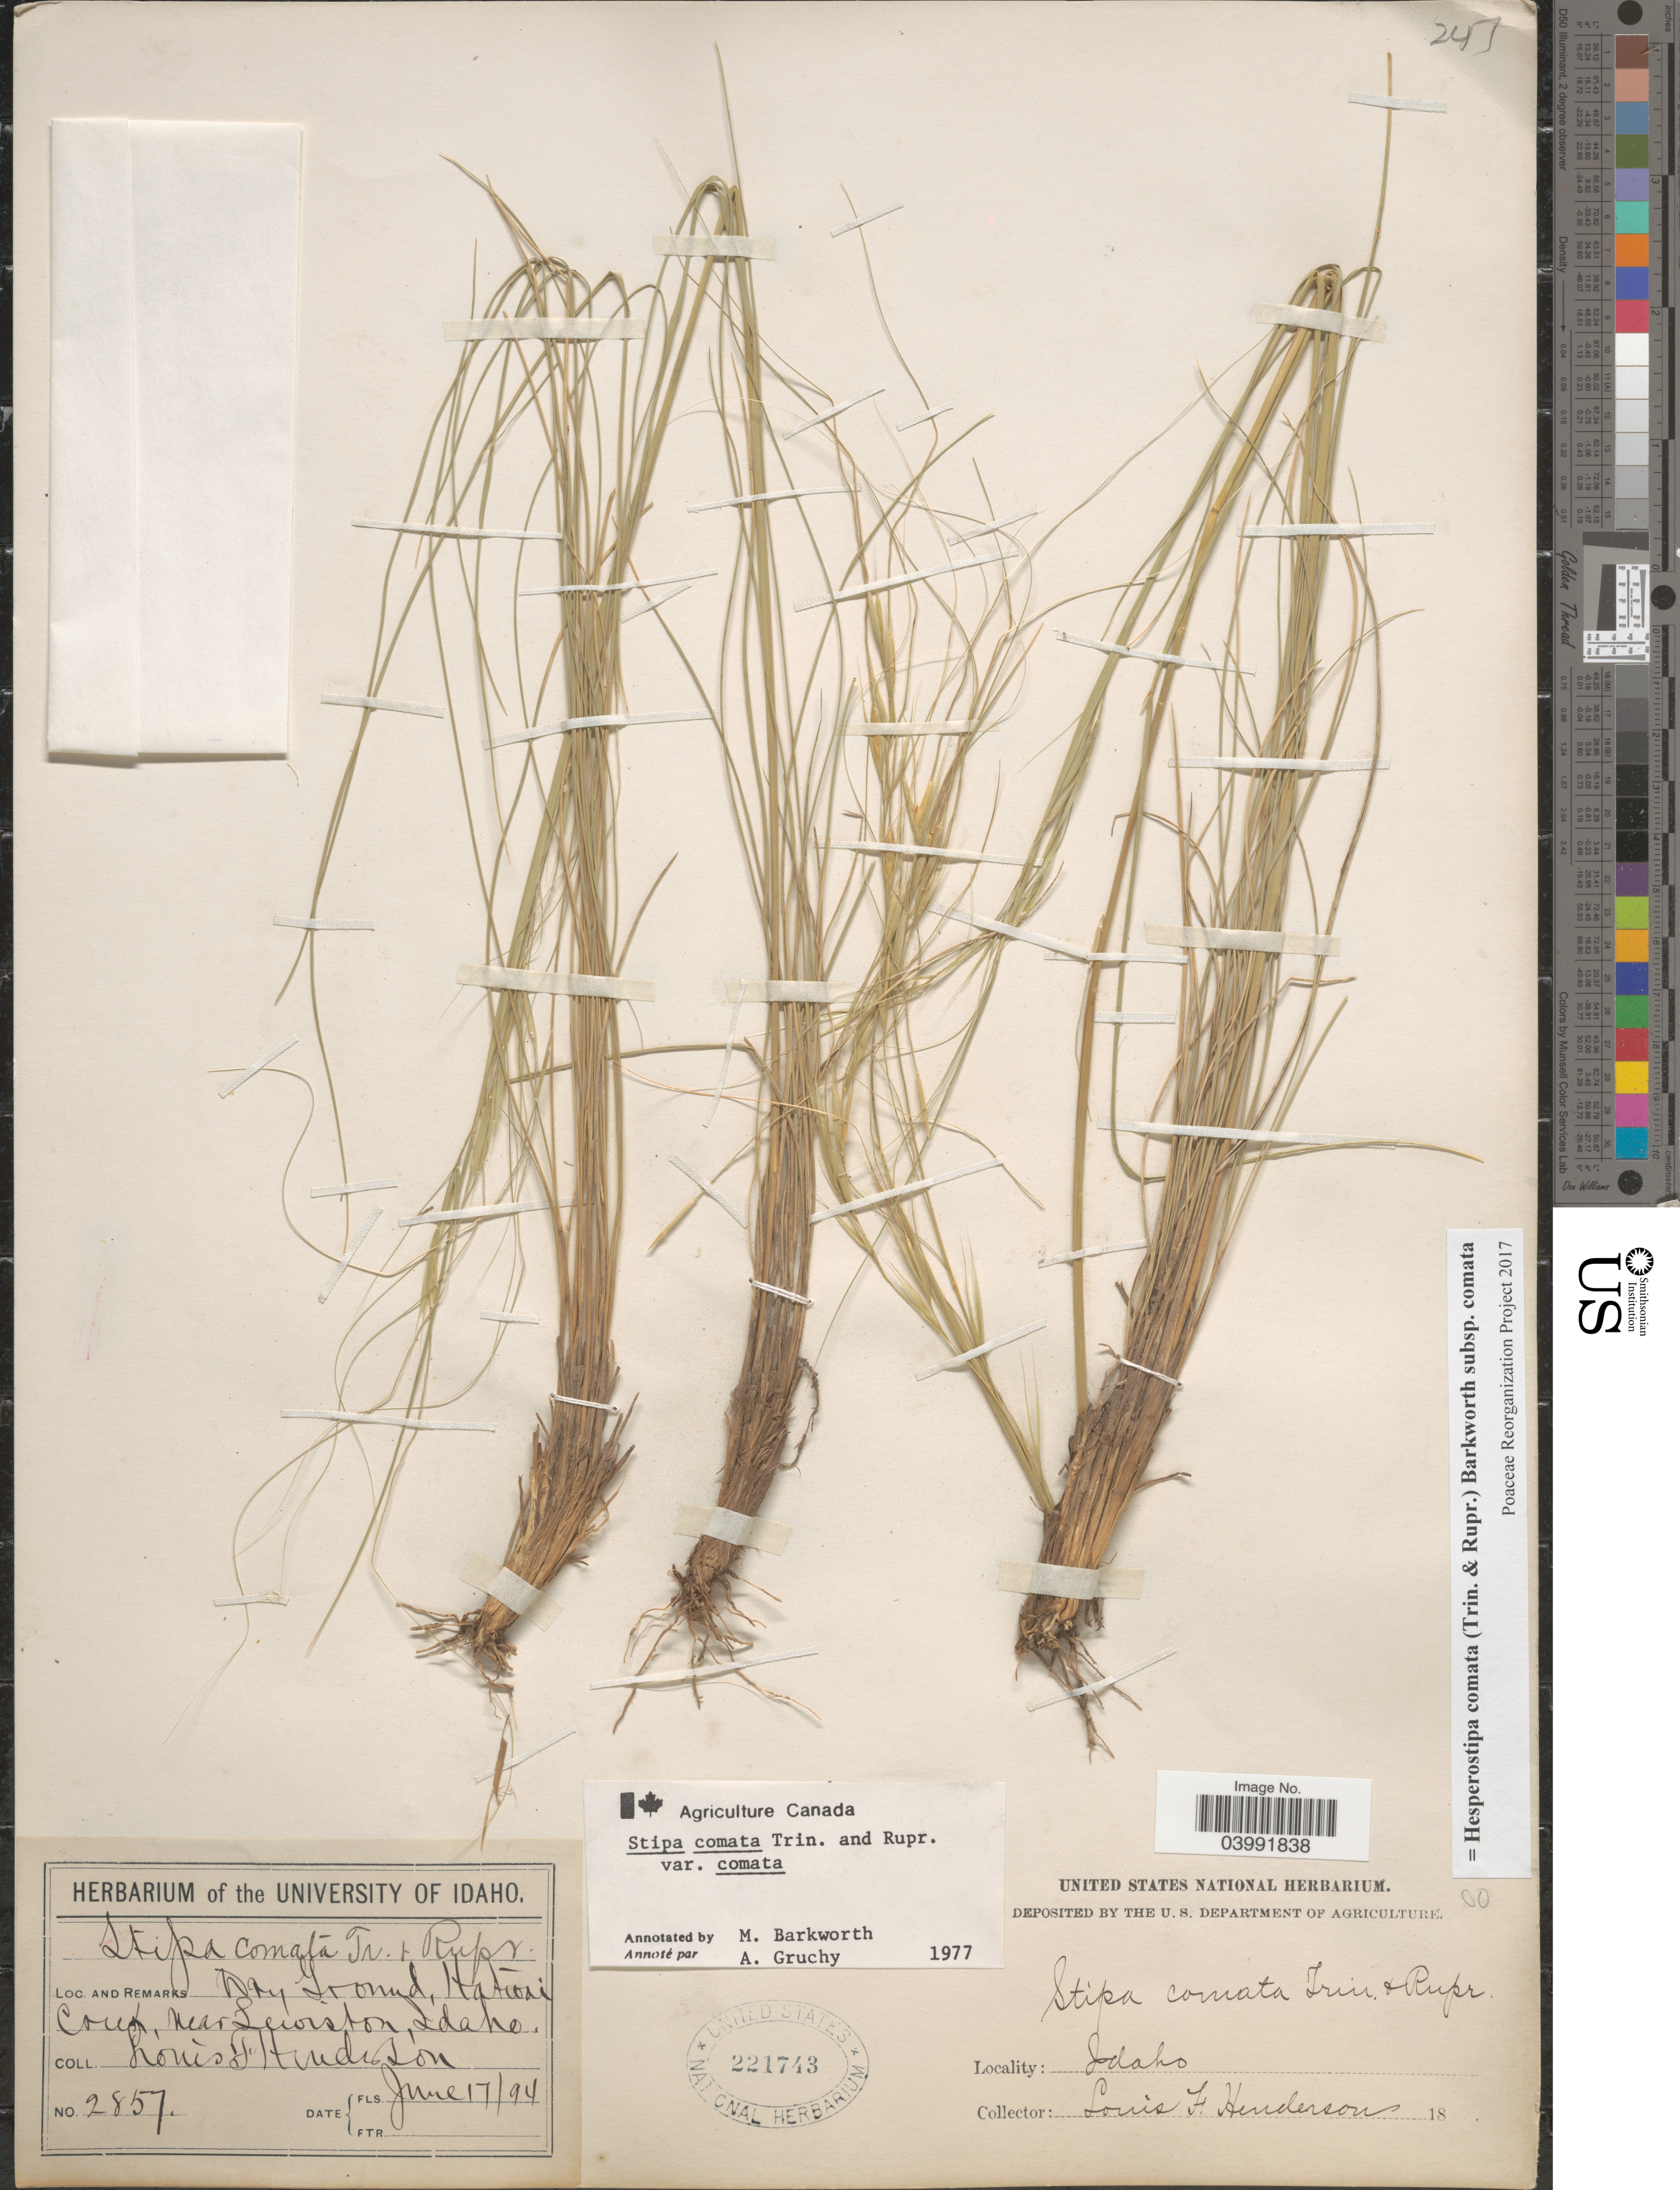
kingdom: Plantae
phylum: Tracheophyta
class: Liliopsida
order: Poales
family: Poaceae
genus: Hesperostipa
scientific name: Hesperostipa comata subsp. comata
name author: (Trin. & Rupr.) Barkworth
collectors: L. Henderson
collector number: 2857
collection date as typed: Transcribed d/m/y: 17/6/94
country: United States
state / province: Idaho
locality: Dry ground, Hatwai Creek, near Lewiston.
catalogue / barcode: US 221743